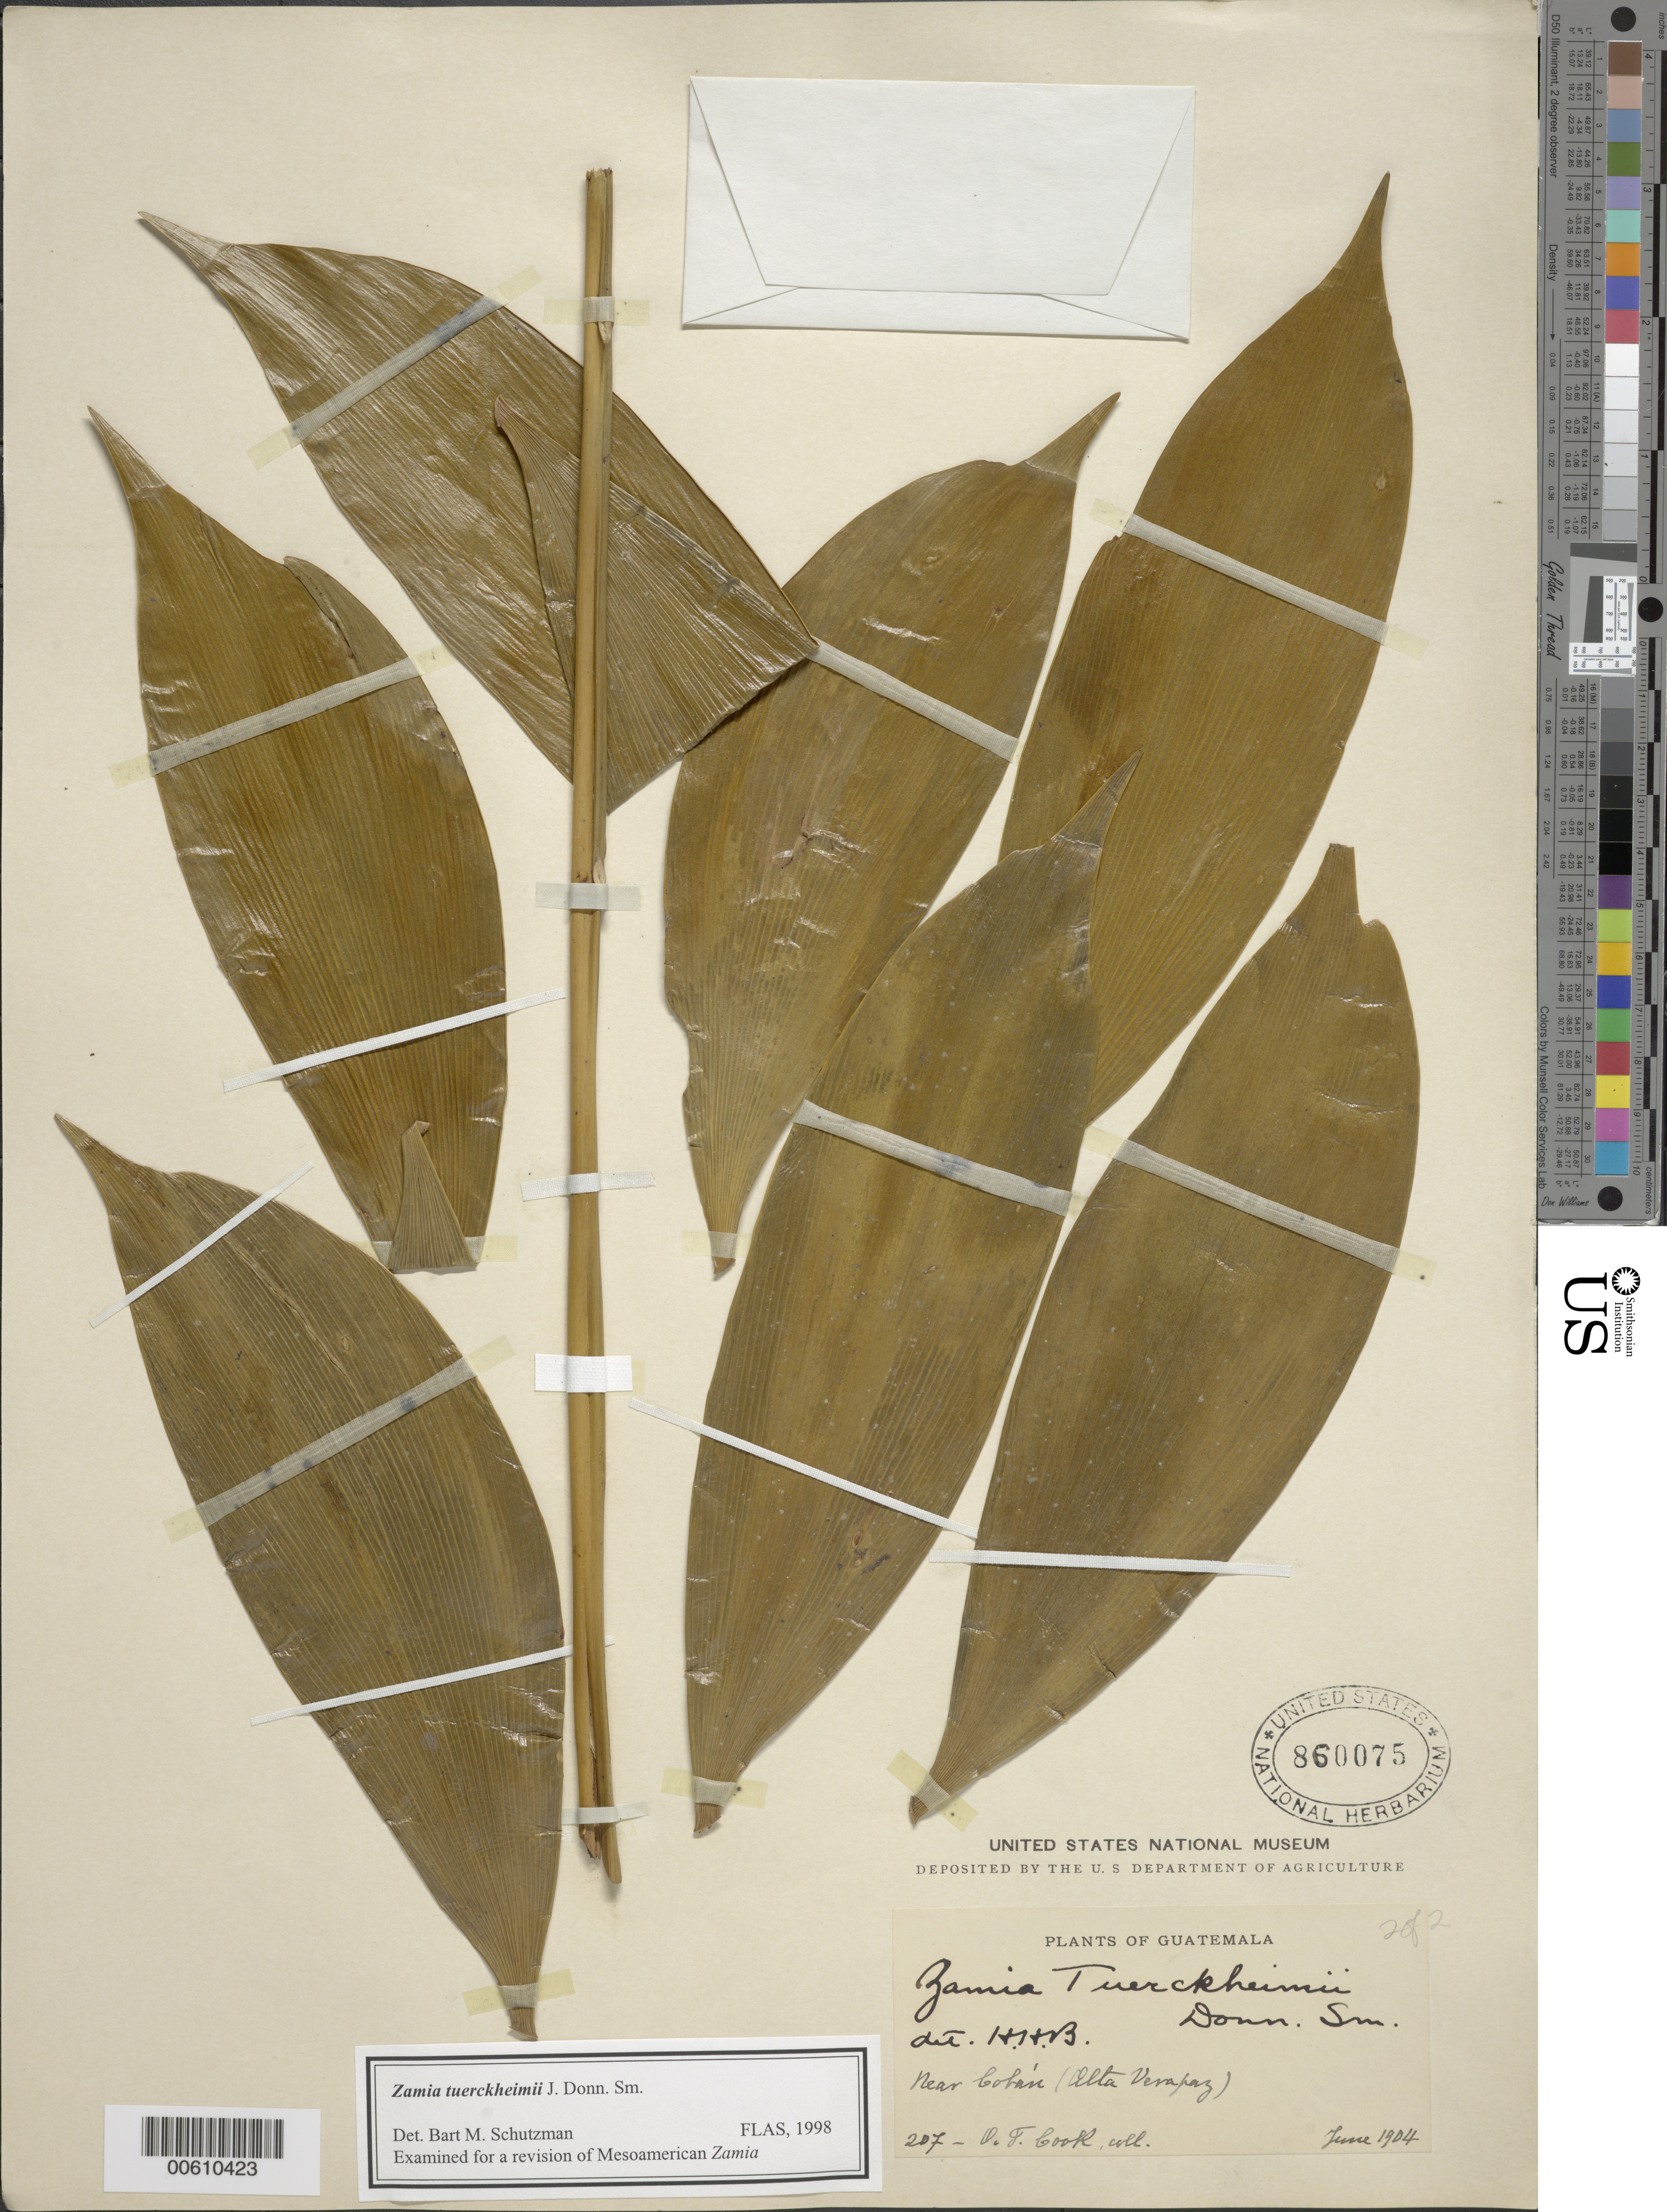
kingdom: Plantae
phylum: Tracheophyta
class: Cycadopsida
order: Cycadales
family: Zamiaceae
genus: Zamia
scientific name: Zamia tuerckheimii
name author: Donn. Sm.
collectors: O. F. Cook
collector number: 207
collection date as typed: Jun 1904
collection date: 1904-06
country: Guatemala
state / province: Alta Verapaz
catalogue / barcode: US 860075